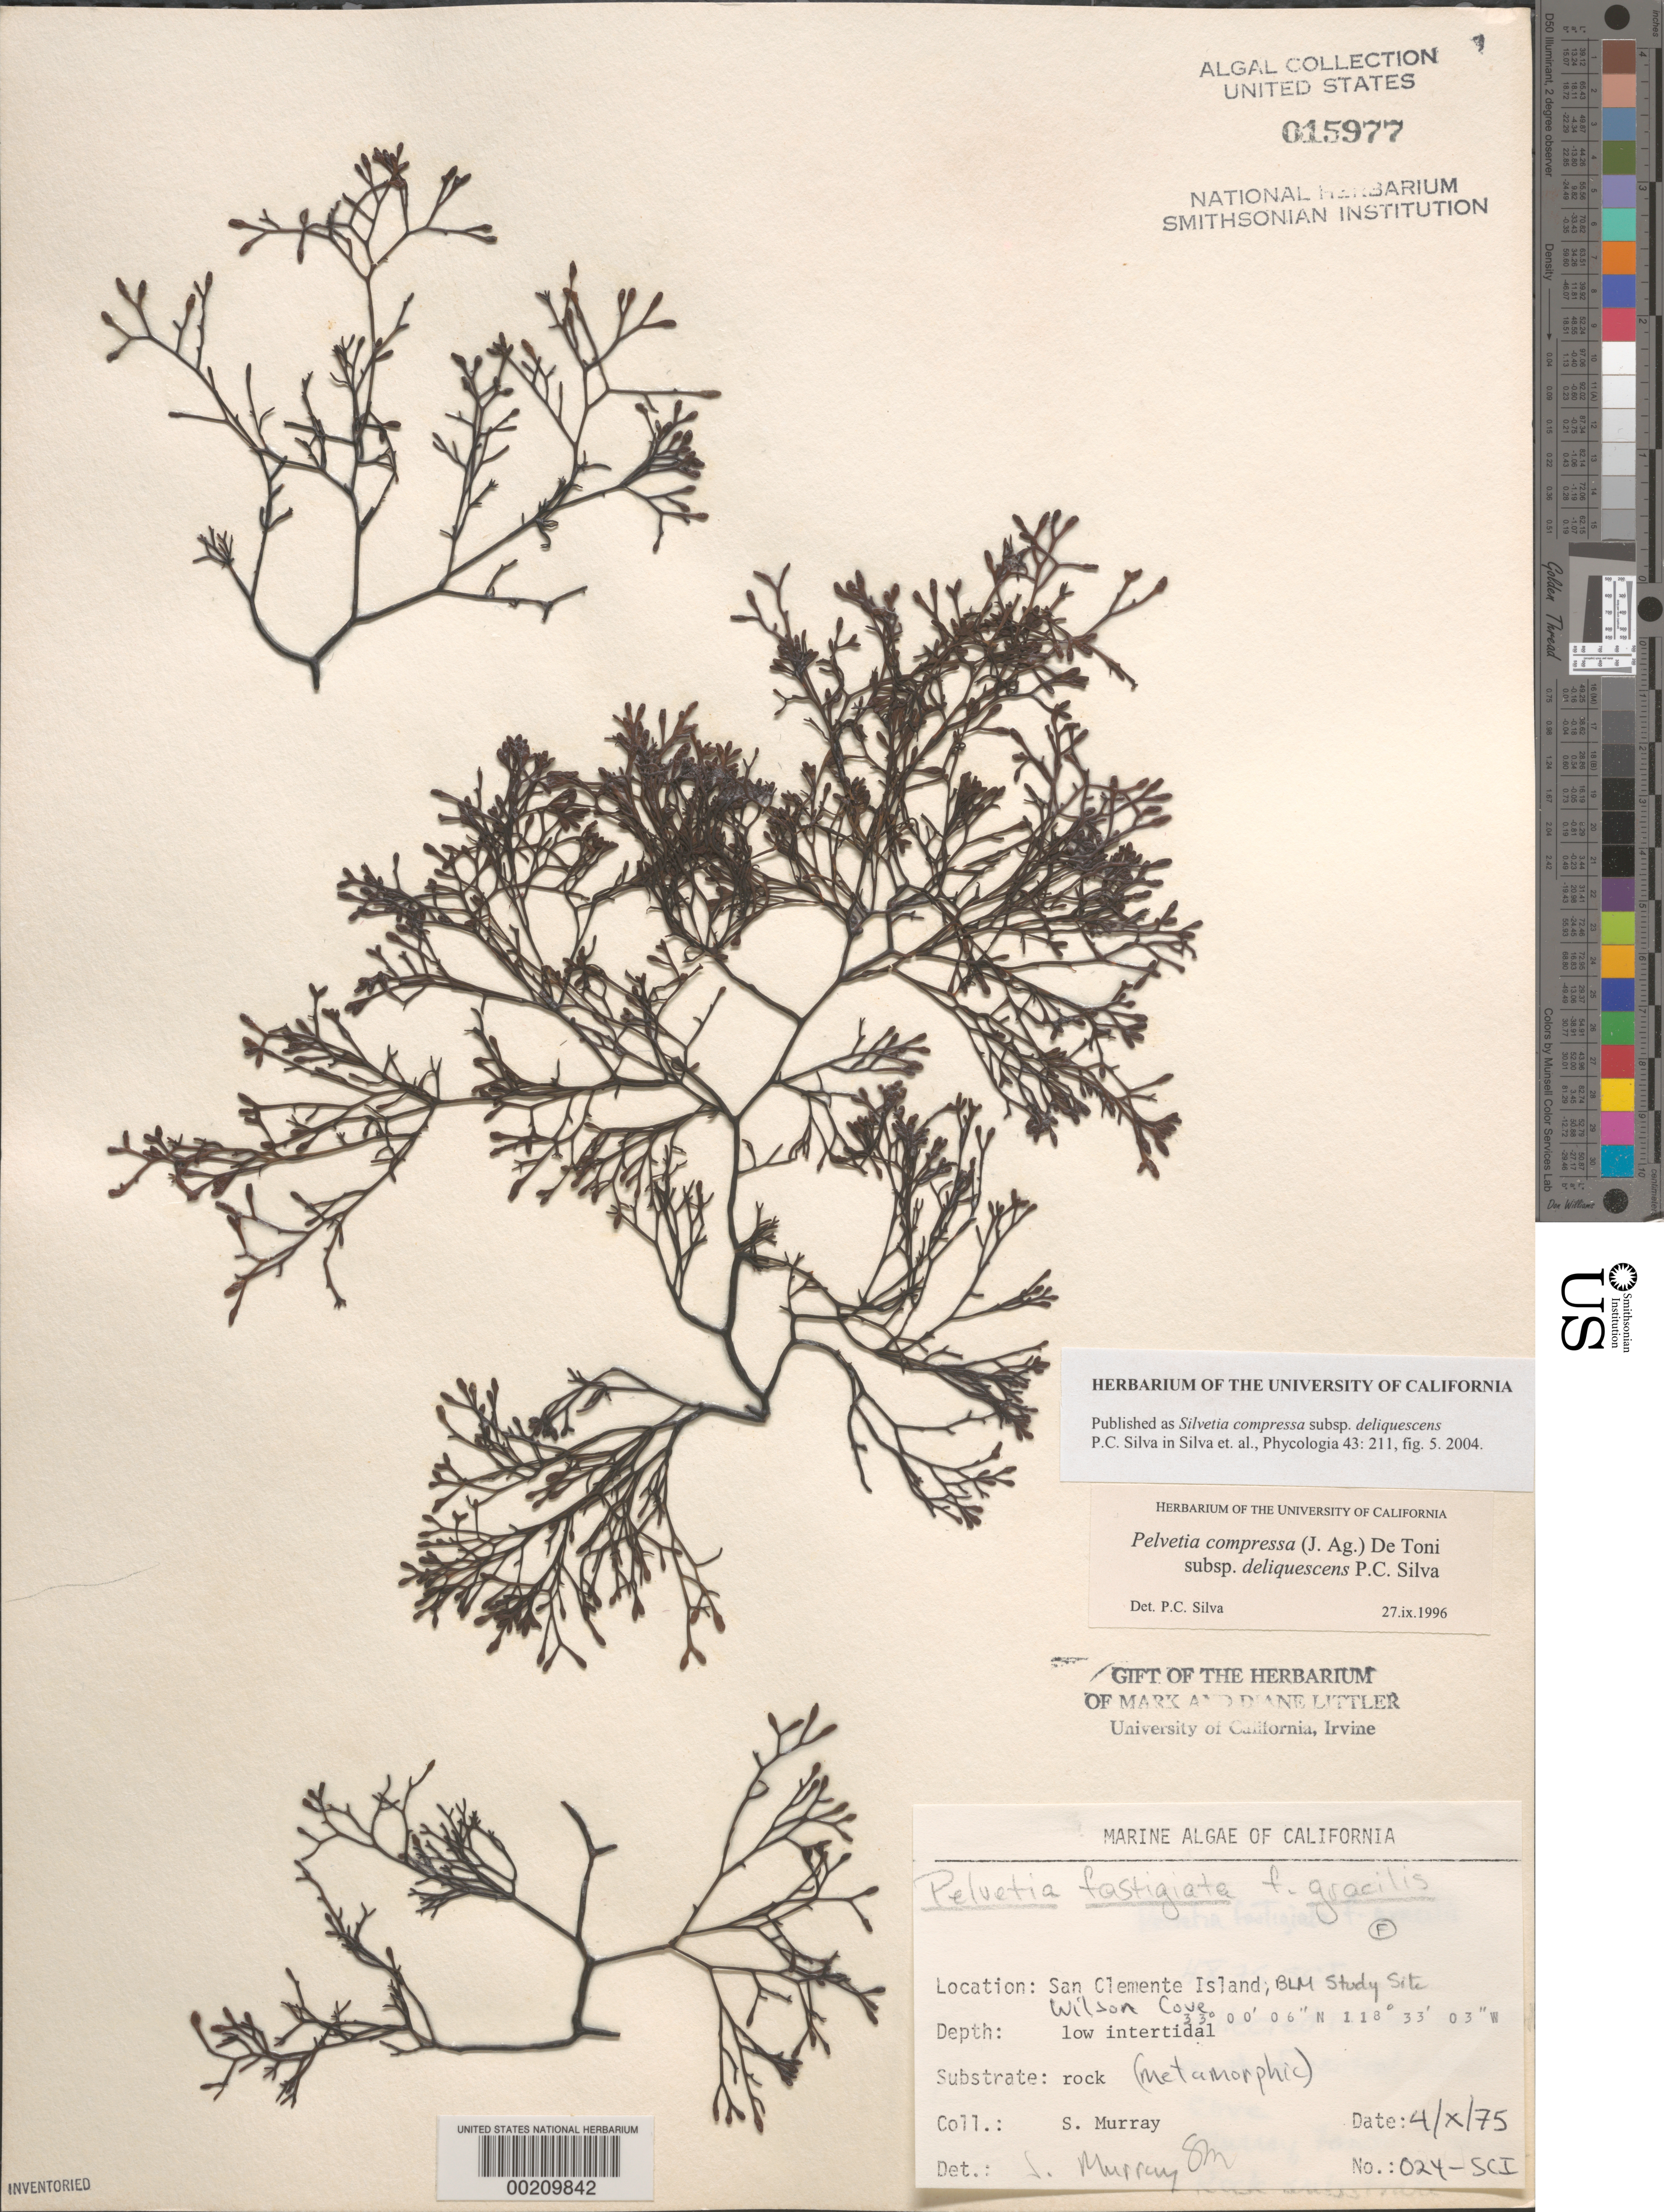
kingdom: Chromista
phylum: Ochrophyta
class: Phaeophyceae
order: Fucales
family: Fucaceae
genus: Silvetia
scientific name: Silvetia compressa subsp. deliquescens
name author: P.C. Silva in P.C. Silva et al.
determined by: Silva, P. C.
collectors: S. N. Murray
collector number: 024-SCI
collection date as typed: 04 Oct 1975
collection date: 1975-10-04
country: United States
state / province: California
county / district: Los Angeles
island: San Clemente Island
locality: Wilson Cove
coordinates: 33 00'06"N, 118 33'03"W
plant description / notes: BLM-SOCALBIGHT Rocky Intertidal Survey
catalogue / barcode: US 15977